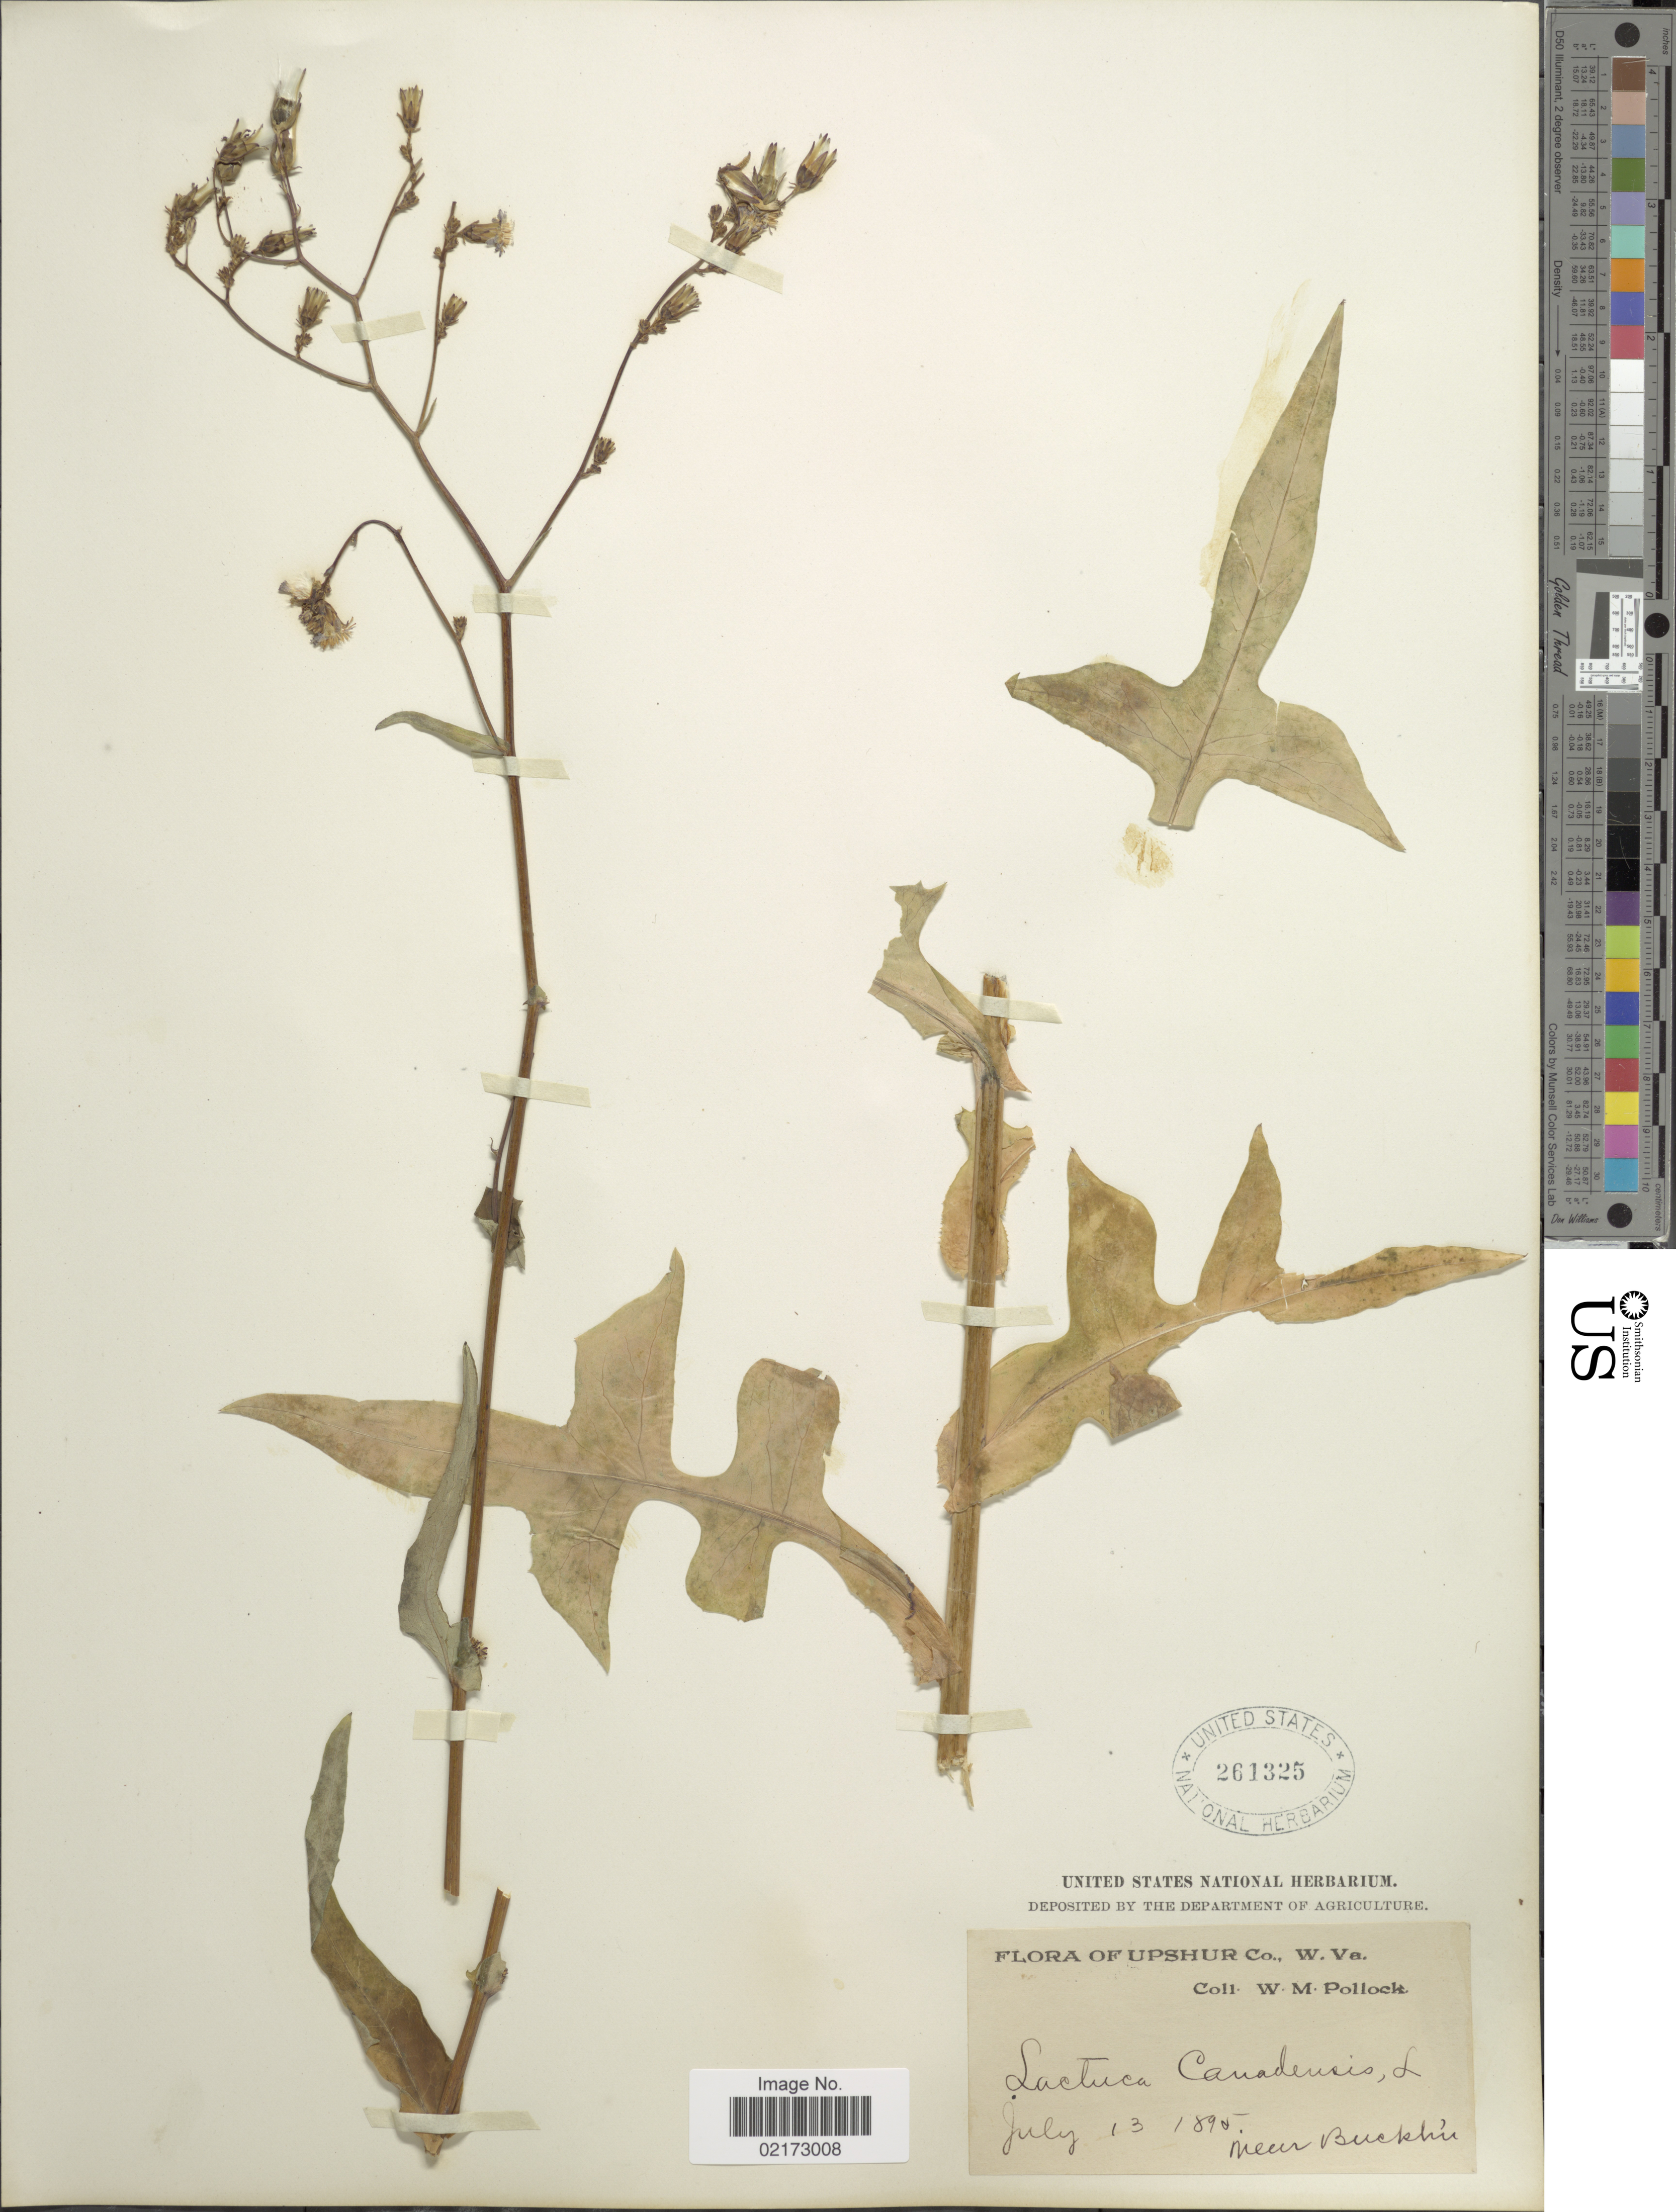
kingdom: Plantae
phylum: Tracheophyta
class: Magnoliopsida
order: Asterales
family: Asteraceae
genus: Lactuca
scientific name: Lactuca canadensis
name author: L.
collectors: W. M. Pollock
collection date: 1895-07-13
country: United States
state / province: West Virginia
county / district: Upshur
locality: W. Va.near Bucklin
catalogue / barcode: US 261325